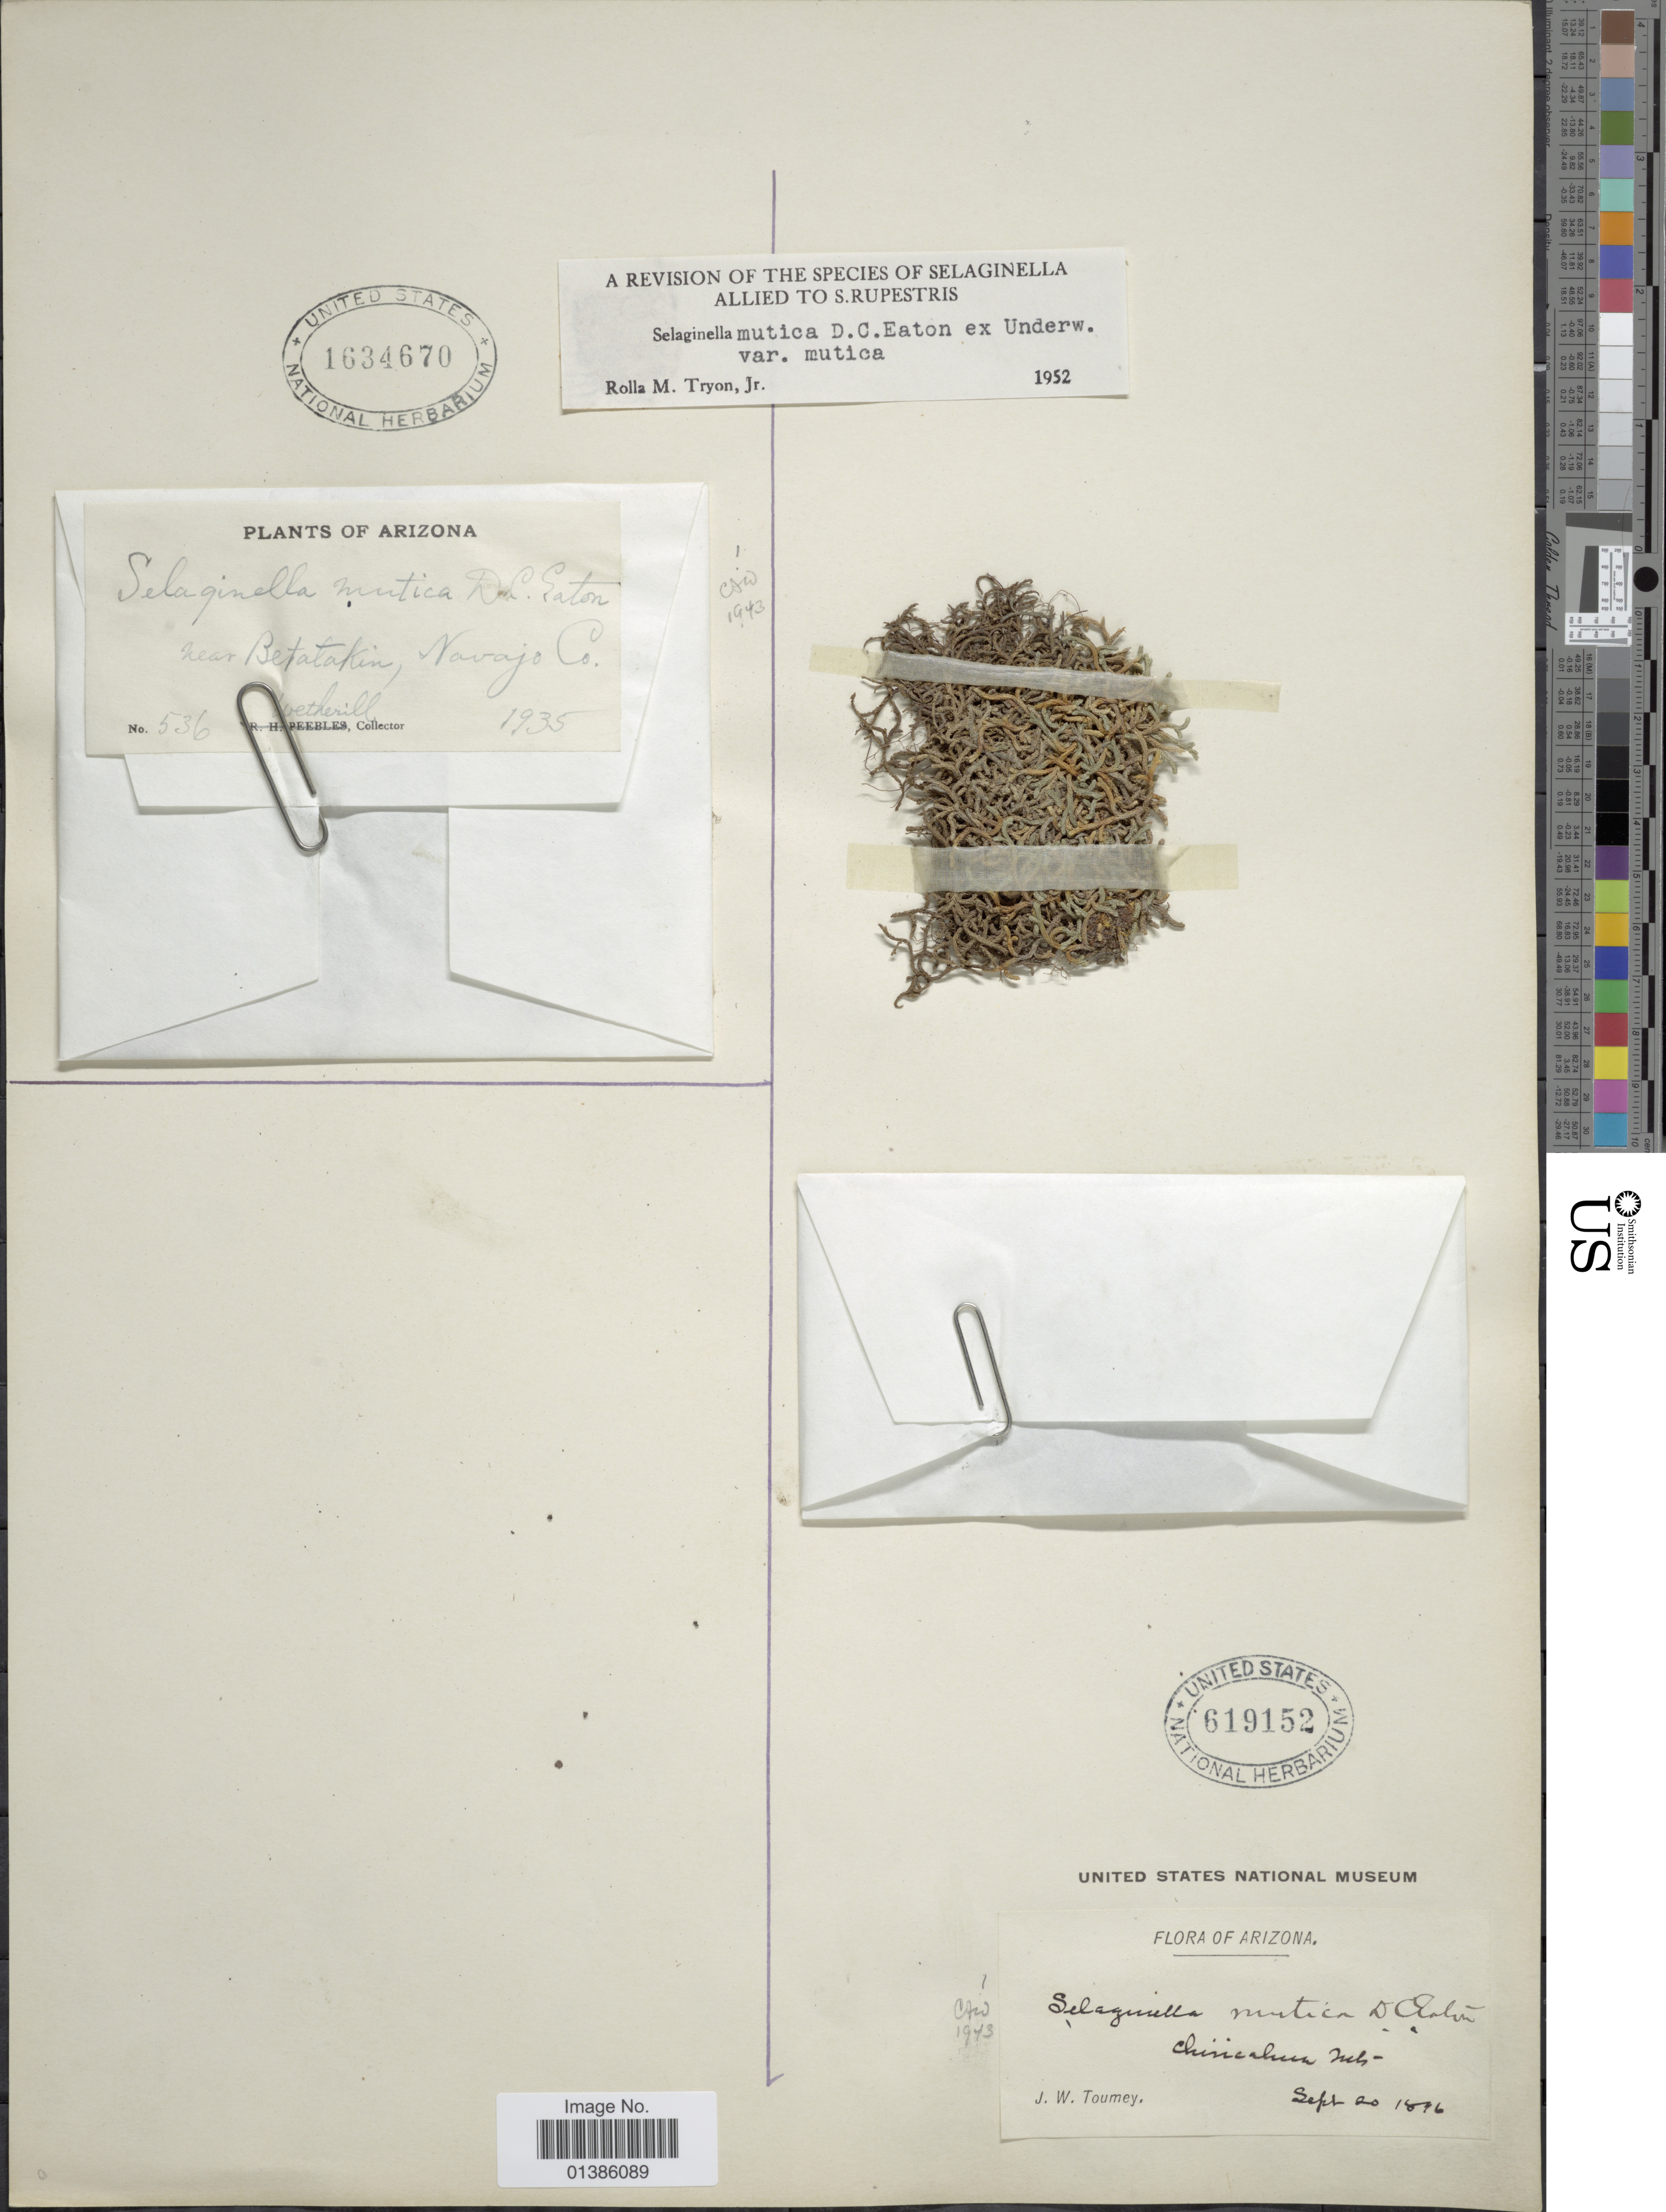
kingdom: Plantae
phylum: Tracheophyta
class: Lycopodiopsida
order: Selaginellales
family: Selaginellaceae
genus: Selaginella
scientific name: Selaginella mutica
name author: D.C. Eaton in Underw.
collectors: A. Wetherill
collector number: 536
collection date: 1935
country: United States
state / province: Arizona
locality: Near Betatakin, Navajo Co.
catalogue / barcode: US 1634670-2